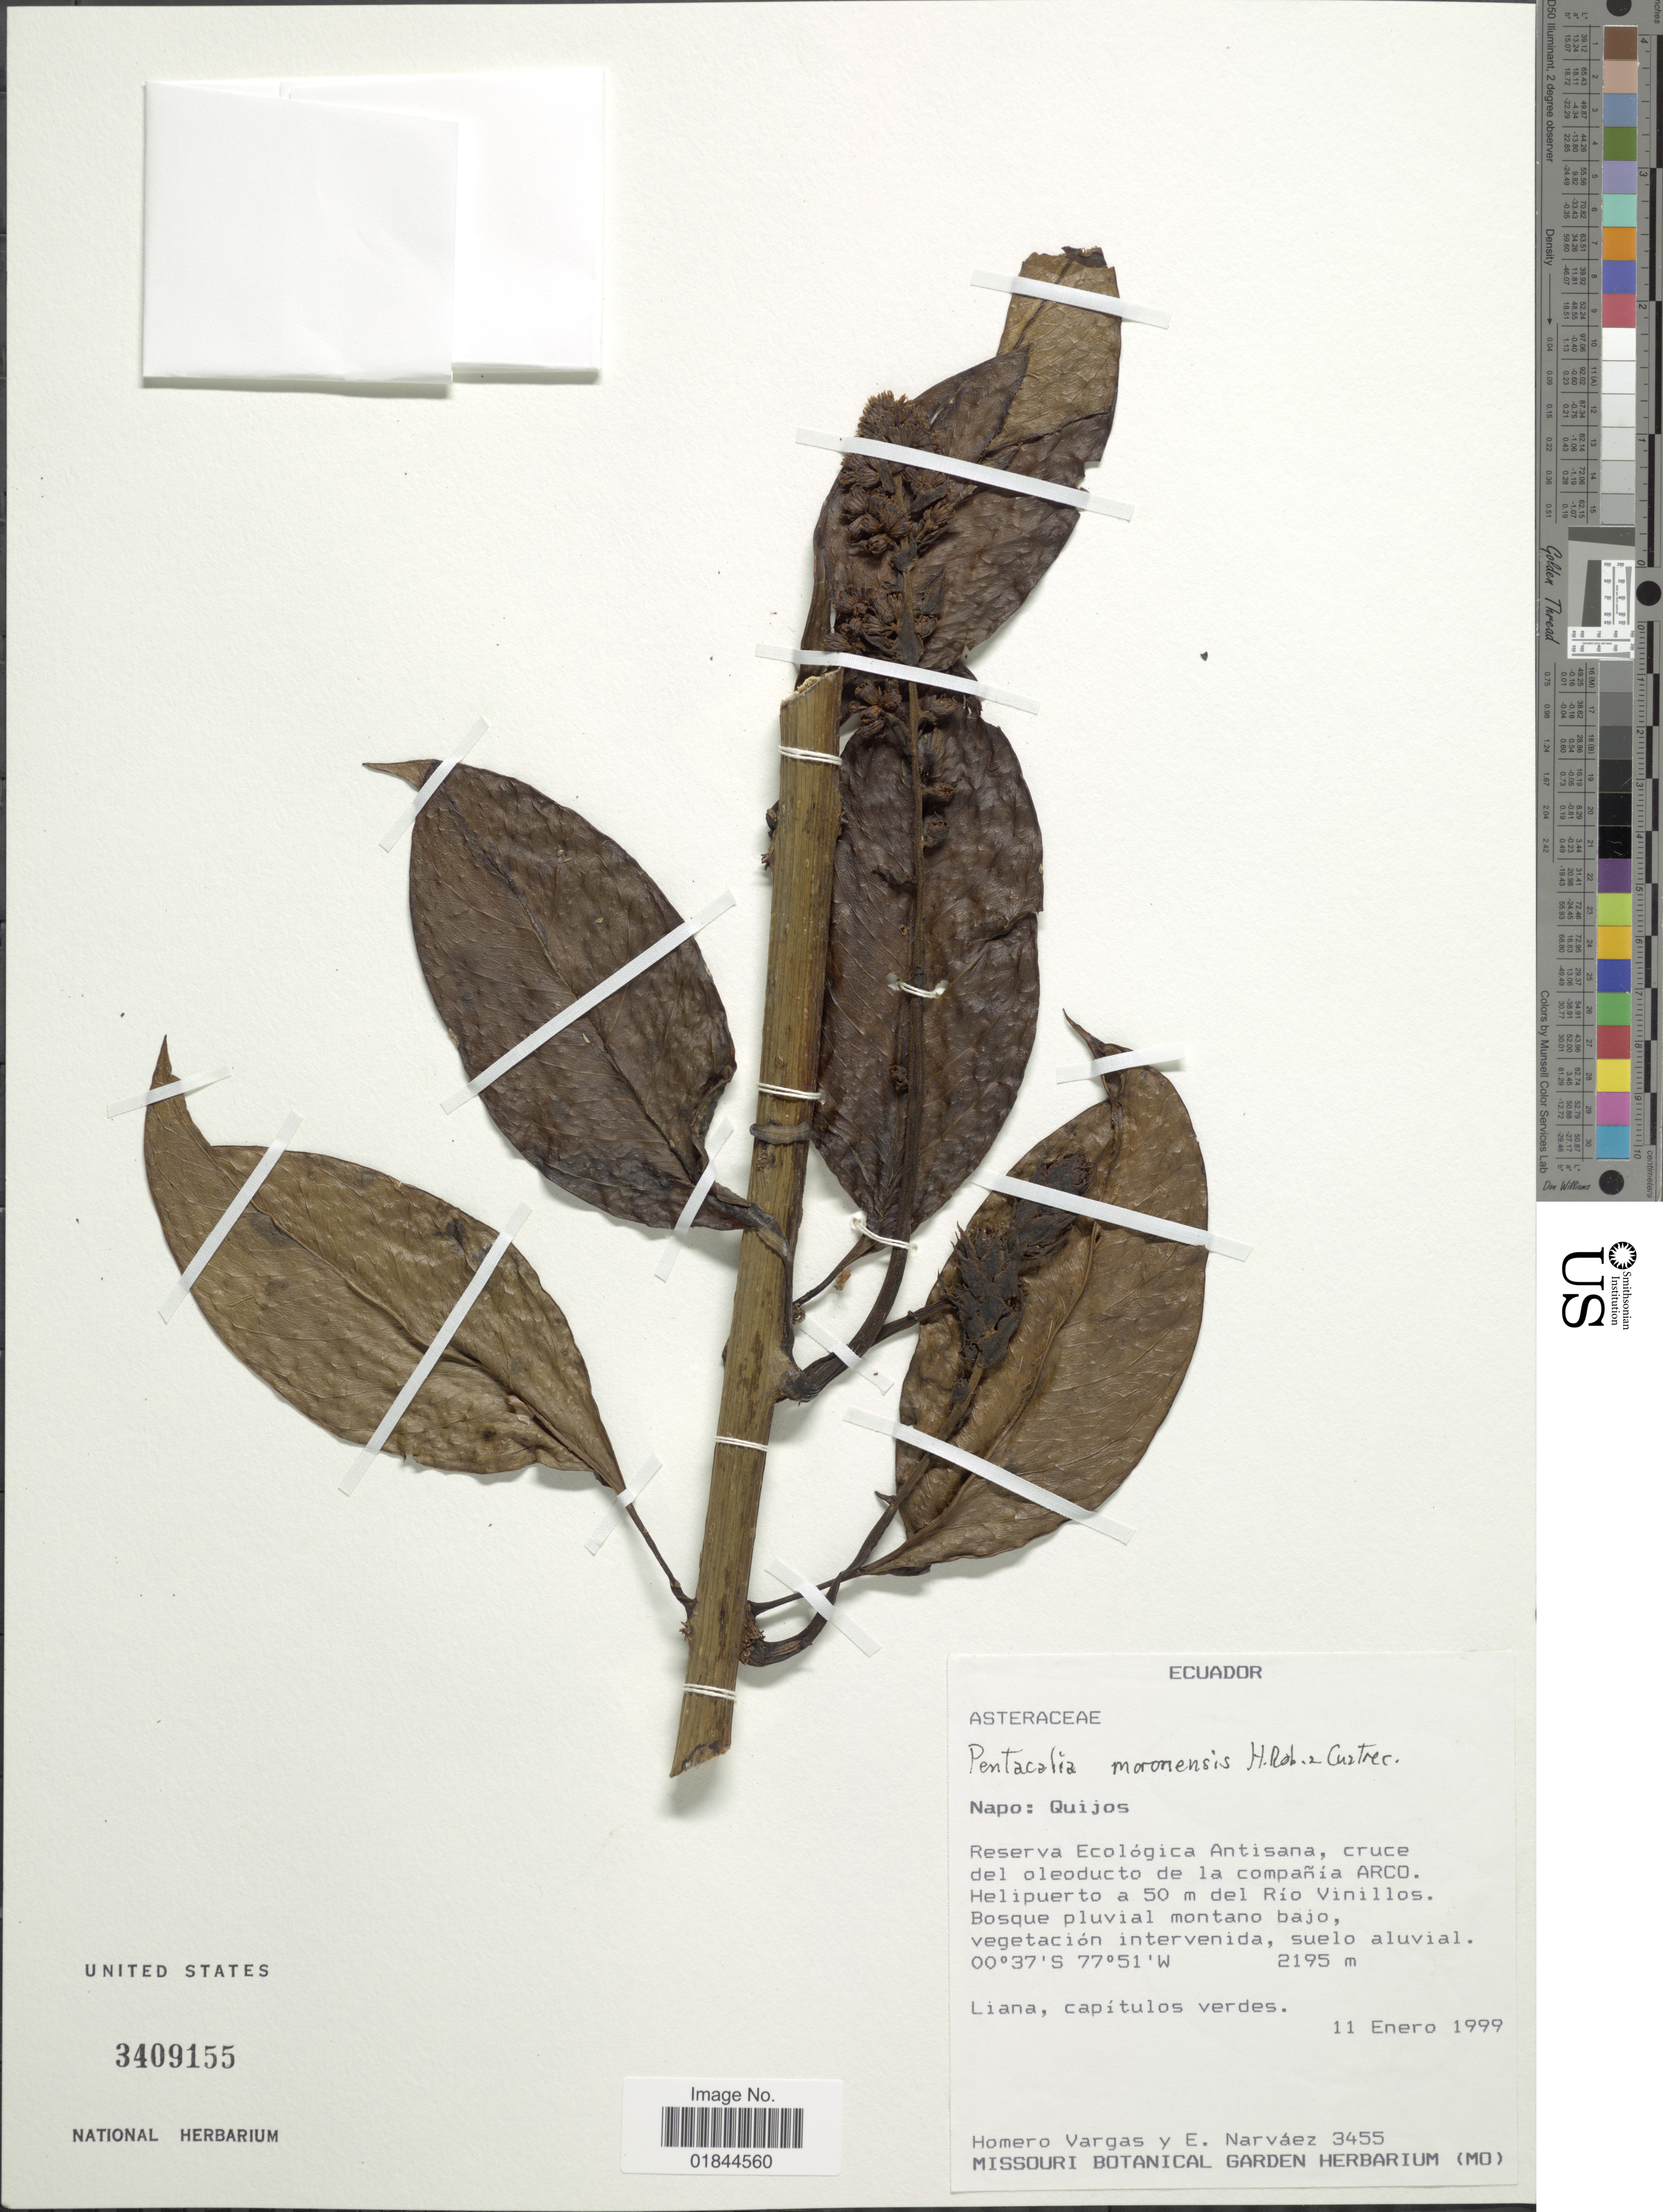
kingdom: Plantae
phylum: Tracheophyta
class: Magnoliopsida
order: Asterales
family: Asteraceae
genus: Pentacalia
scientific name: Pentacalia moronensis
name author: H. Rob. & Cuatrec.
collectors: H. Vargas & E. Narváez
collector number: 3455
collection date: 1999-01-11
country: Ecuador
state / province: Napo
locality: Quijos, Reserva Ecologica Antisana, cruce del oleoducto de la compania ARCO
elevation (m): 2195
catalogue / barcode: US 3409155